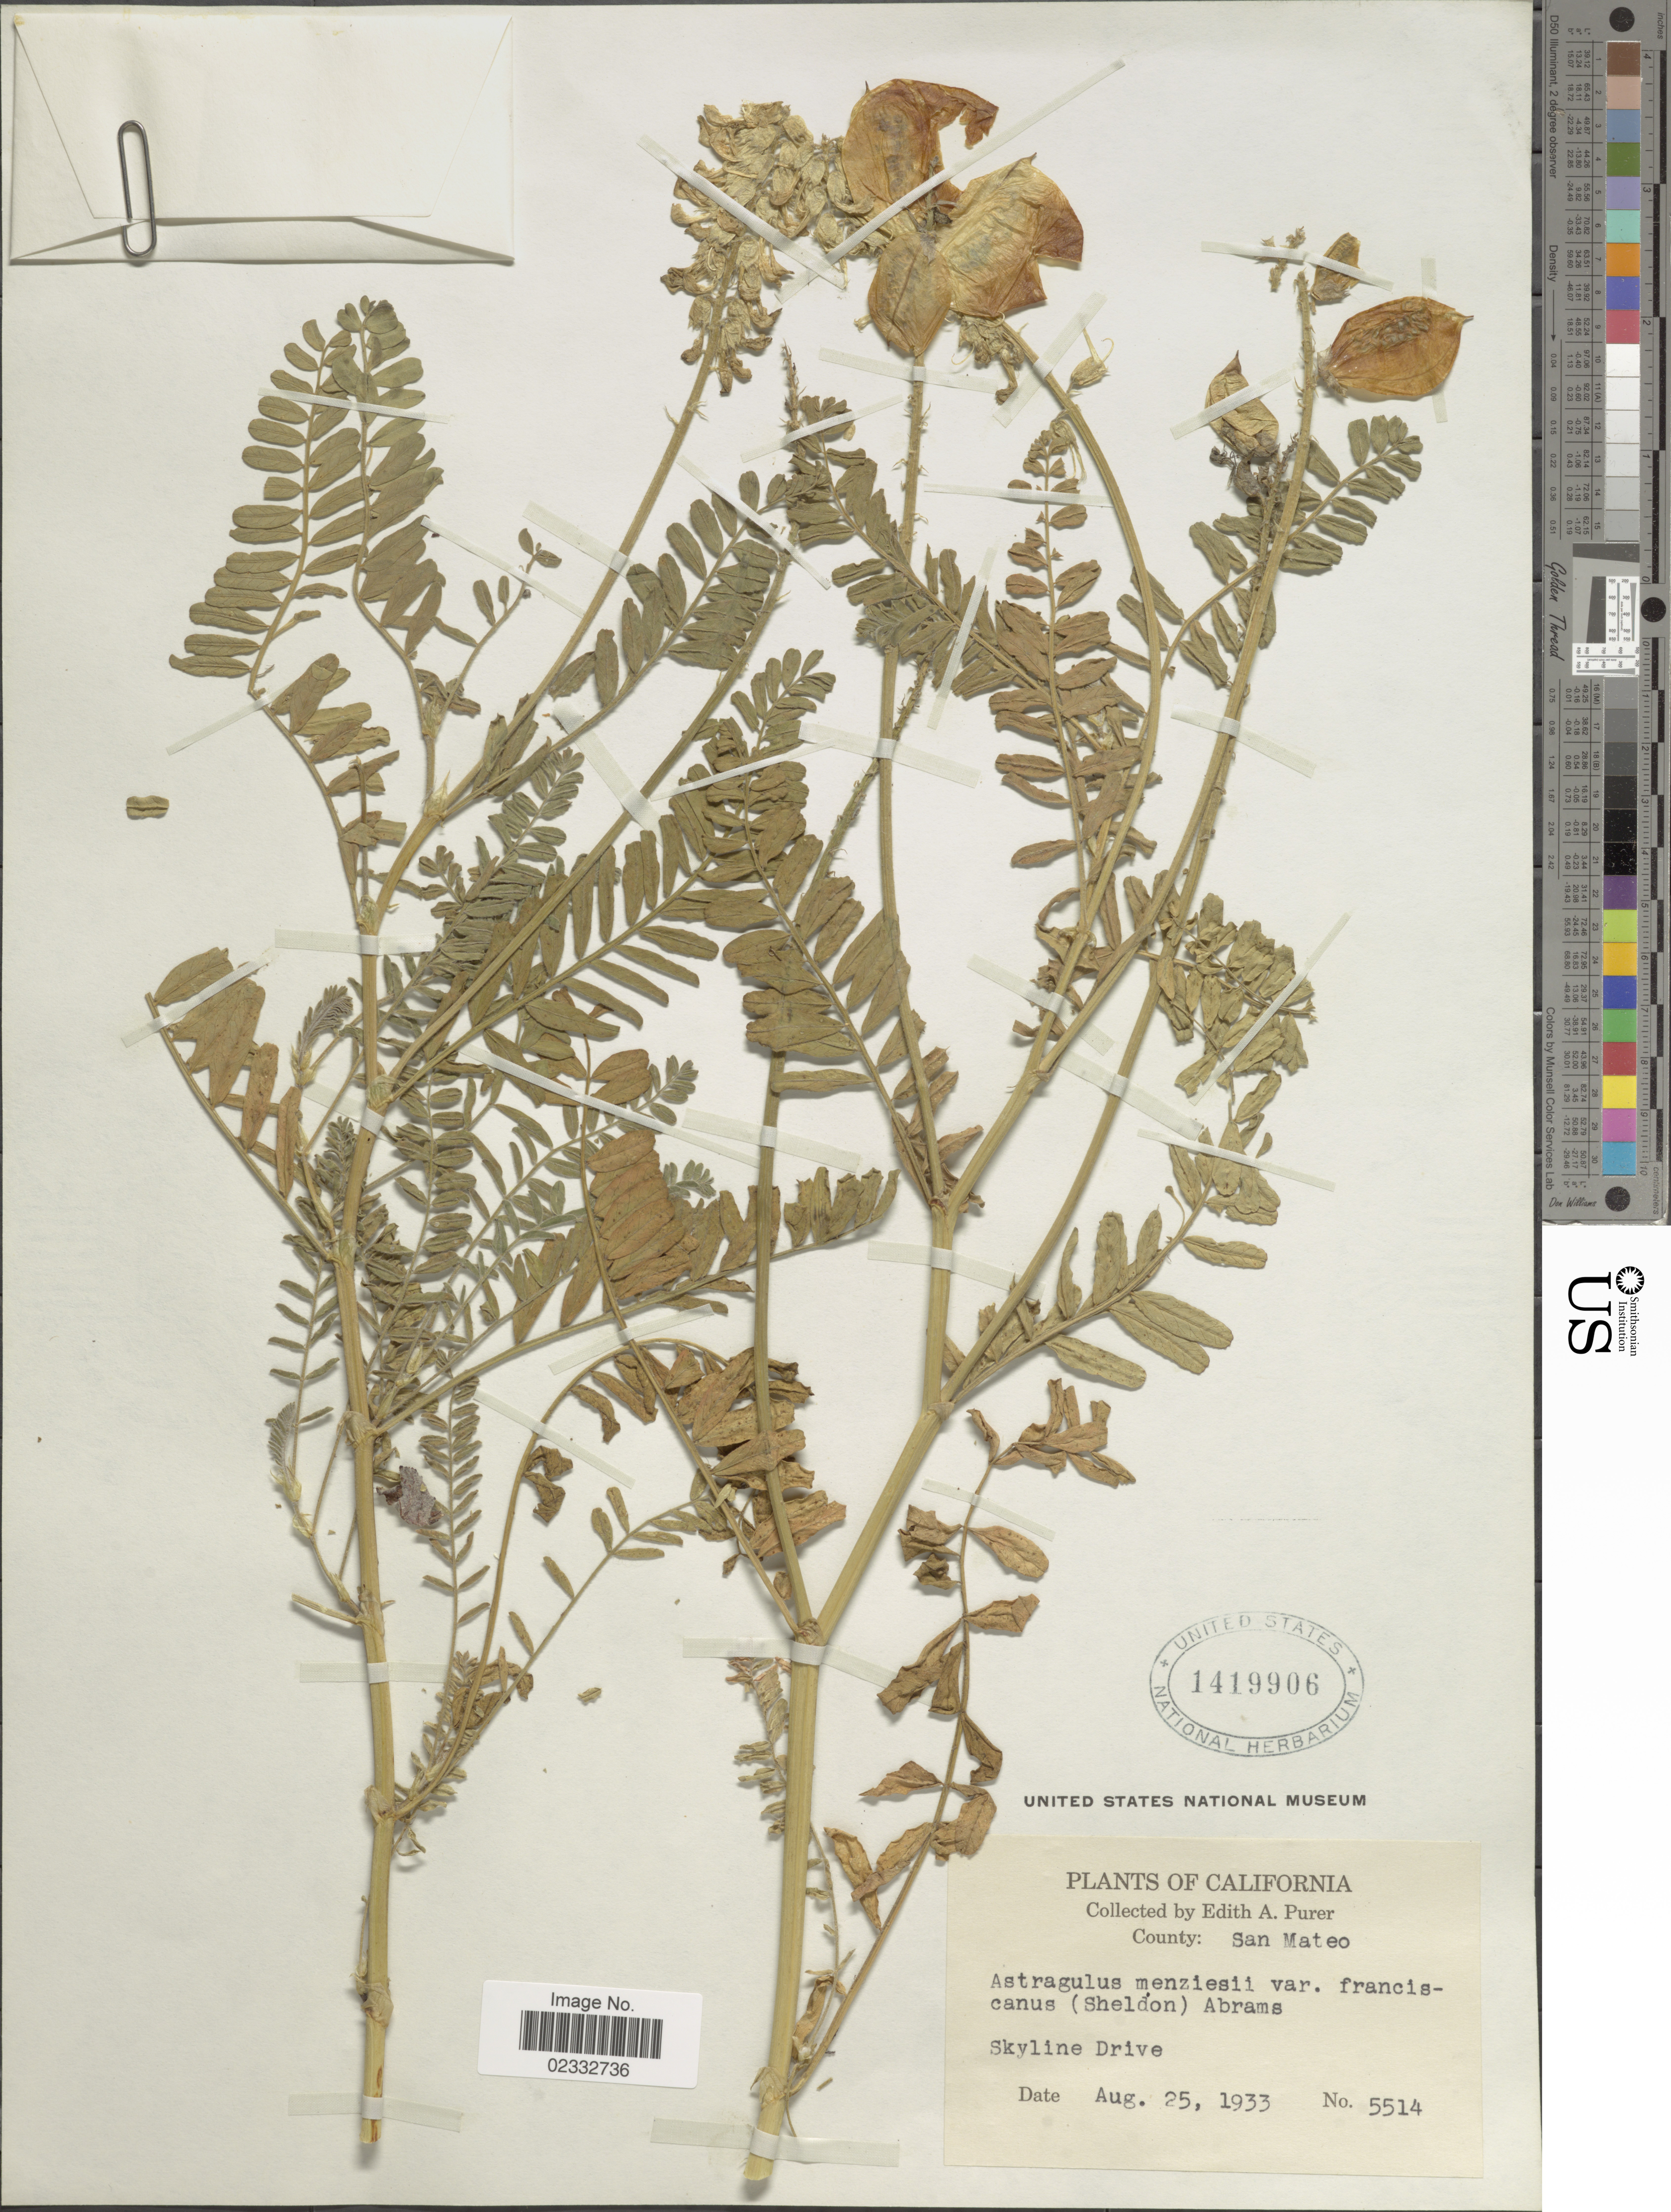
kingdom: Plantae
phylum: Tracheophyta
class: Magnoliopsida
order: Fabales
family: Fabaceae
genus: Astragalus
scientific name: Astragalus menziesii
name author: A. Gray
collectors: E. Purer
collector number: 5514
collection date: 1933-08-25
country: United States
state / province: California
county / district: San Mateo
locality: County: San Mateo, Skyline Drive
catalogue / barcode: US 1419906